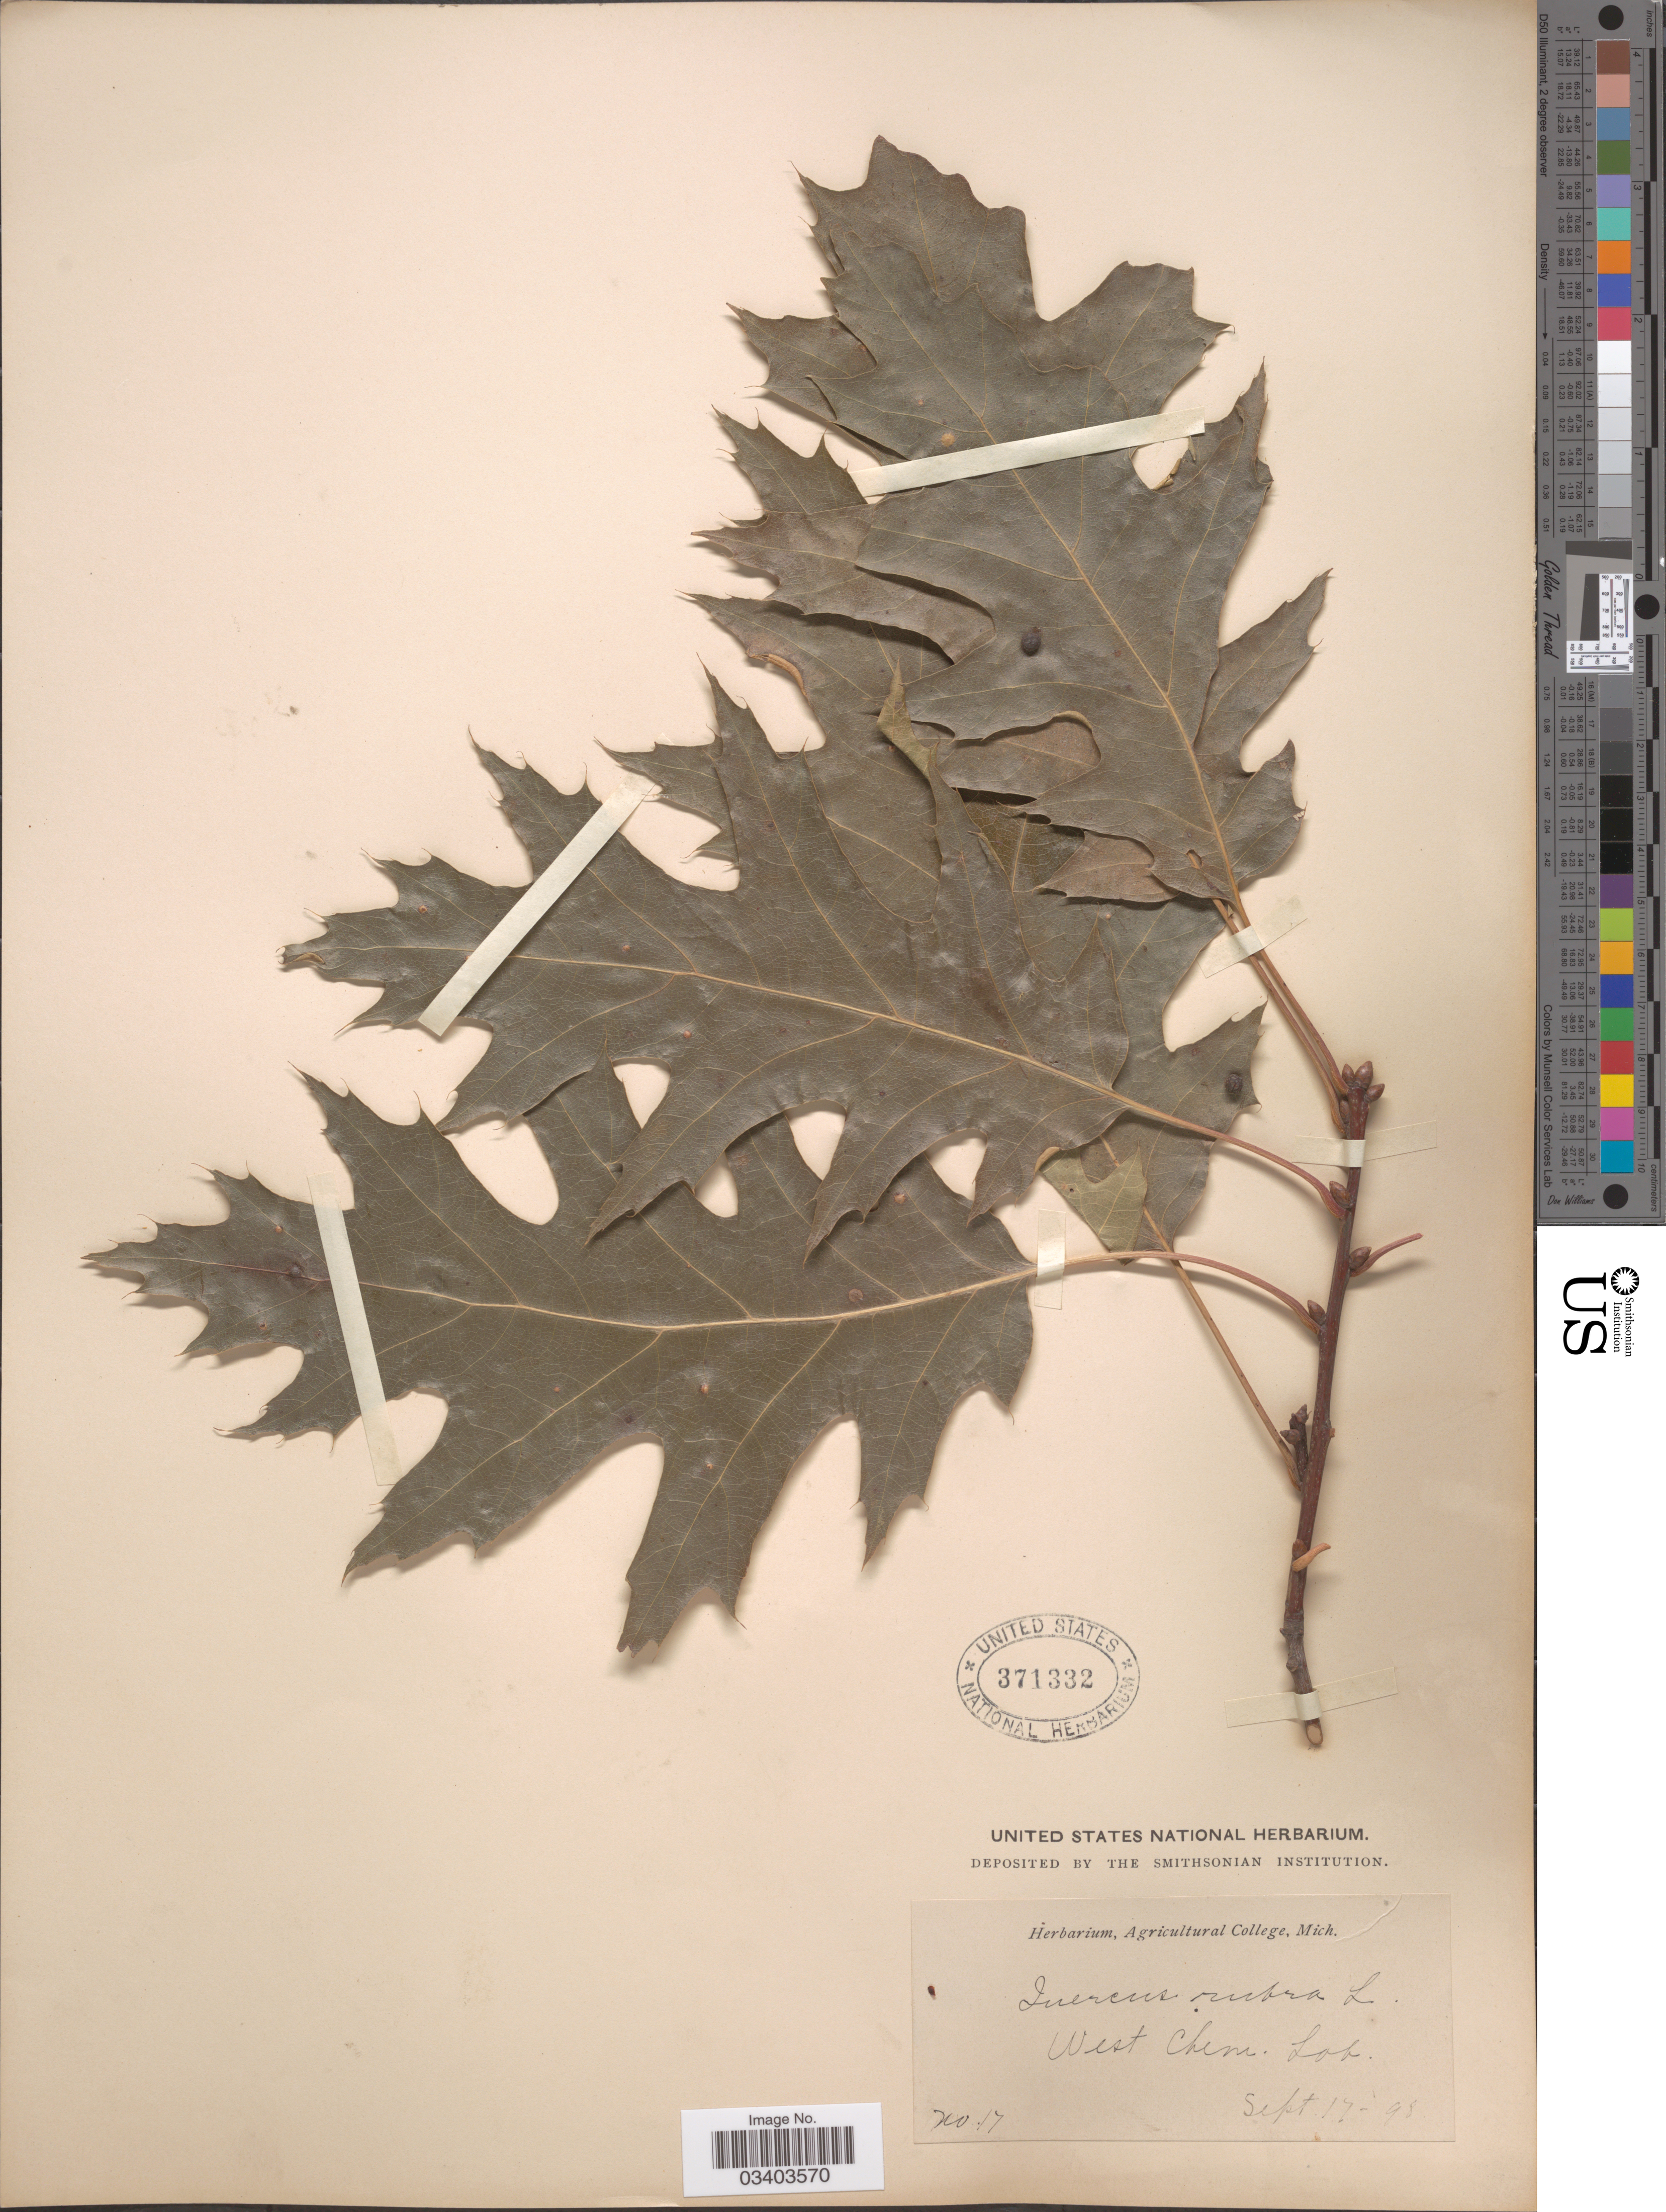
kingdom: Plantae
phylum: Tracheophyta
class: Magnoliopsida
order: Fagales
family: Fagaceae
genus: Quercus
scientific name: Quercus borealis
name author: F. Michx.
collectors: ex herb. Agricultural College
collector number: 17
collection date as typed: Transcribed d/m/y: 17/9/98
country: United States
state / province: Michigan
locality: West Chem. Lob.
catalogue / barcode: US 371332